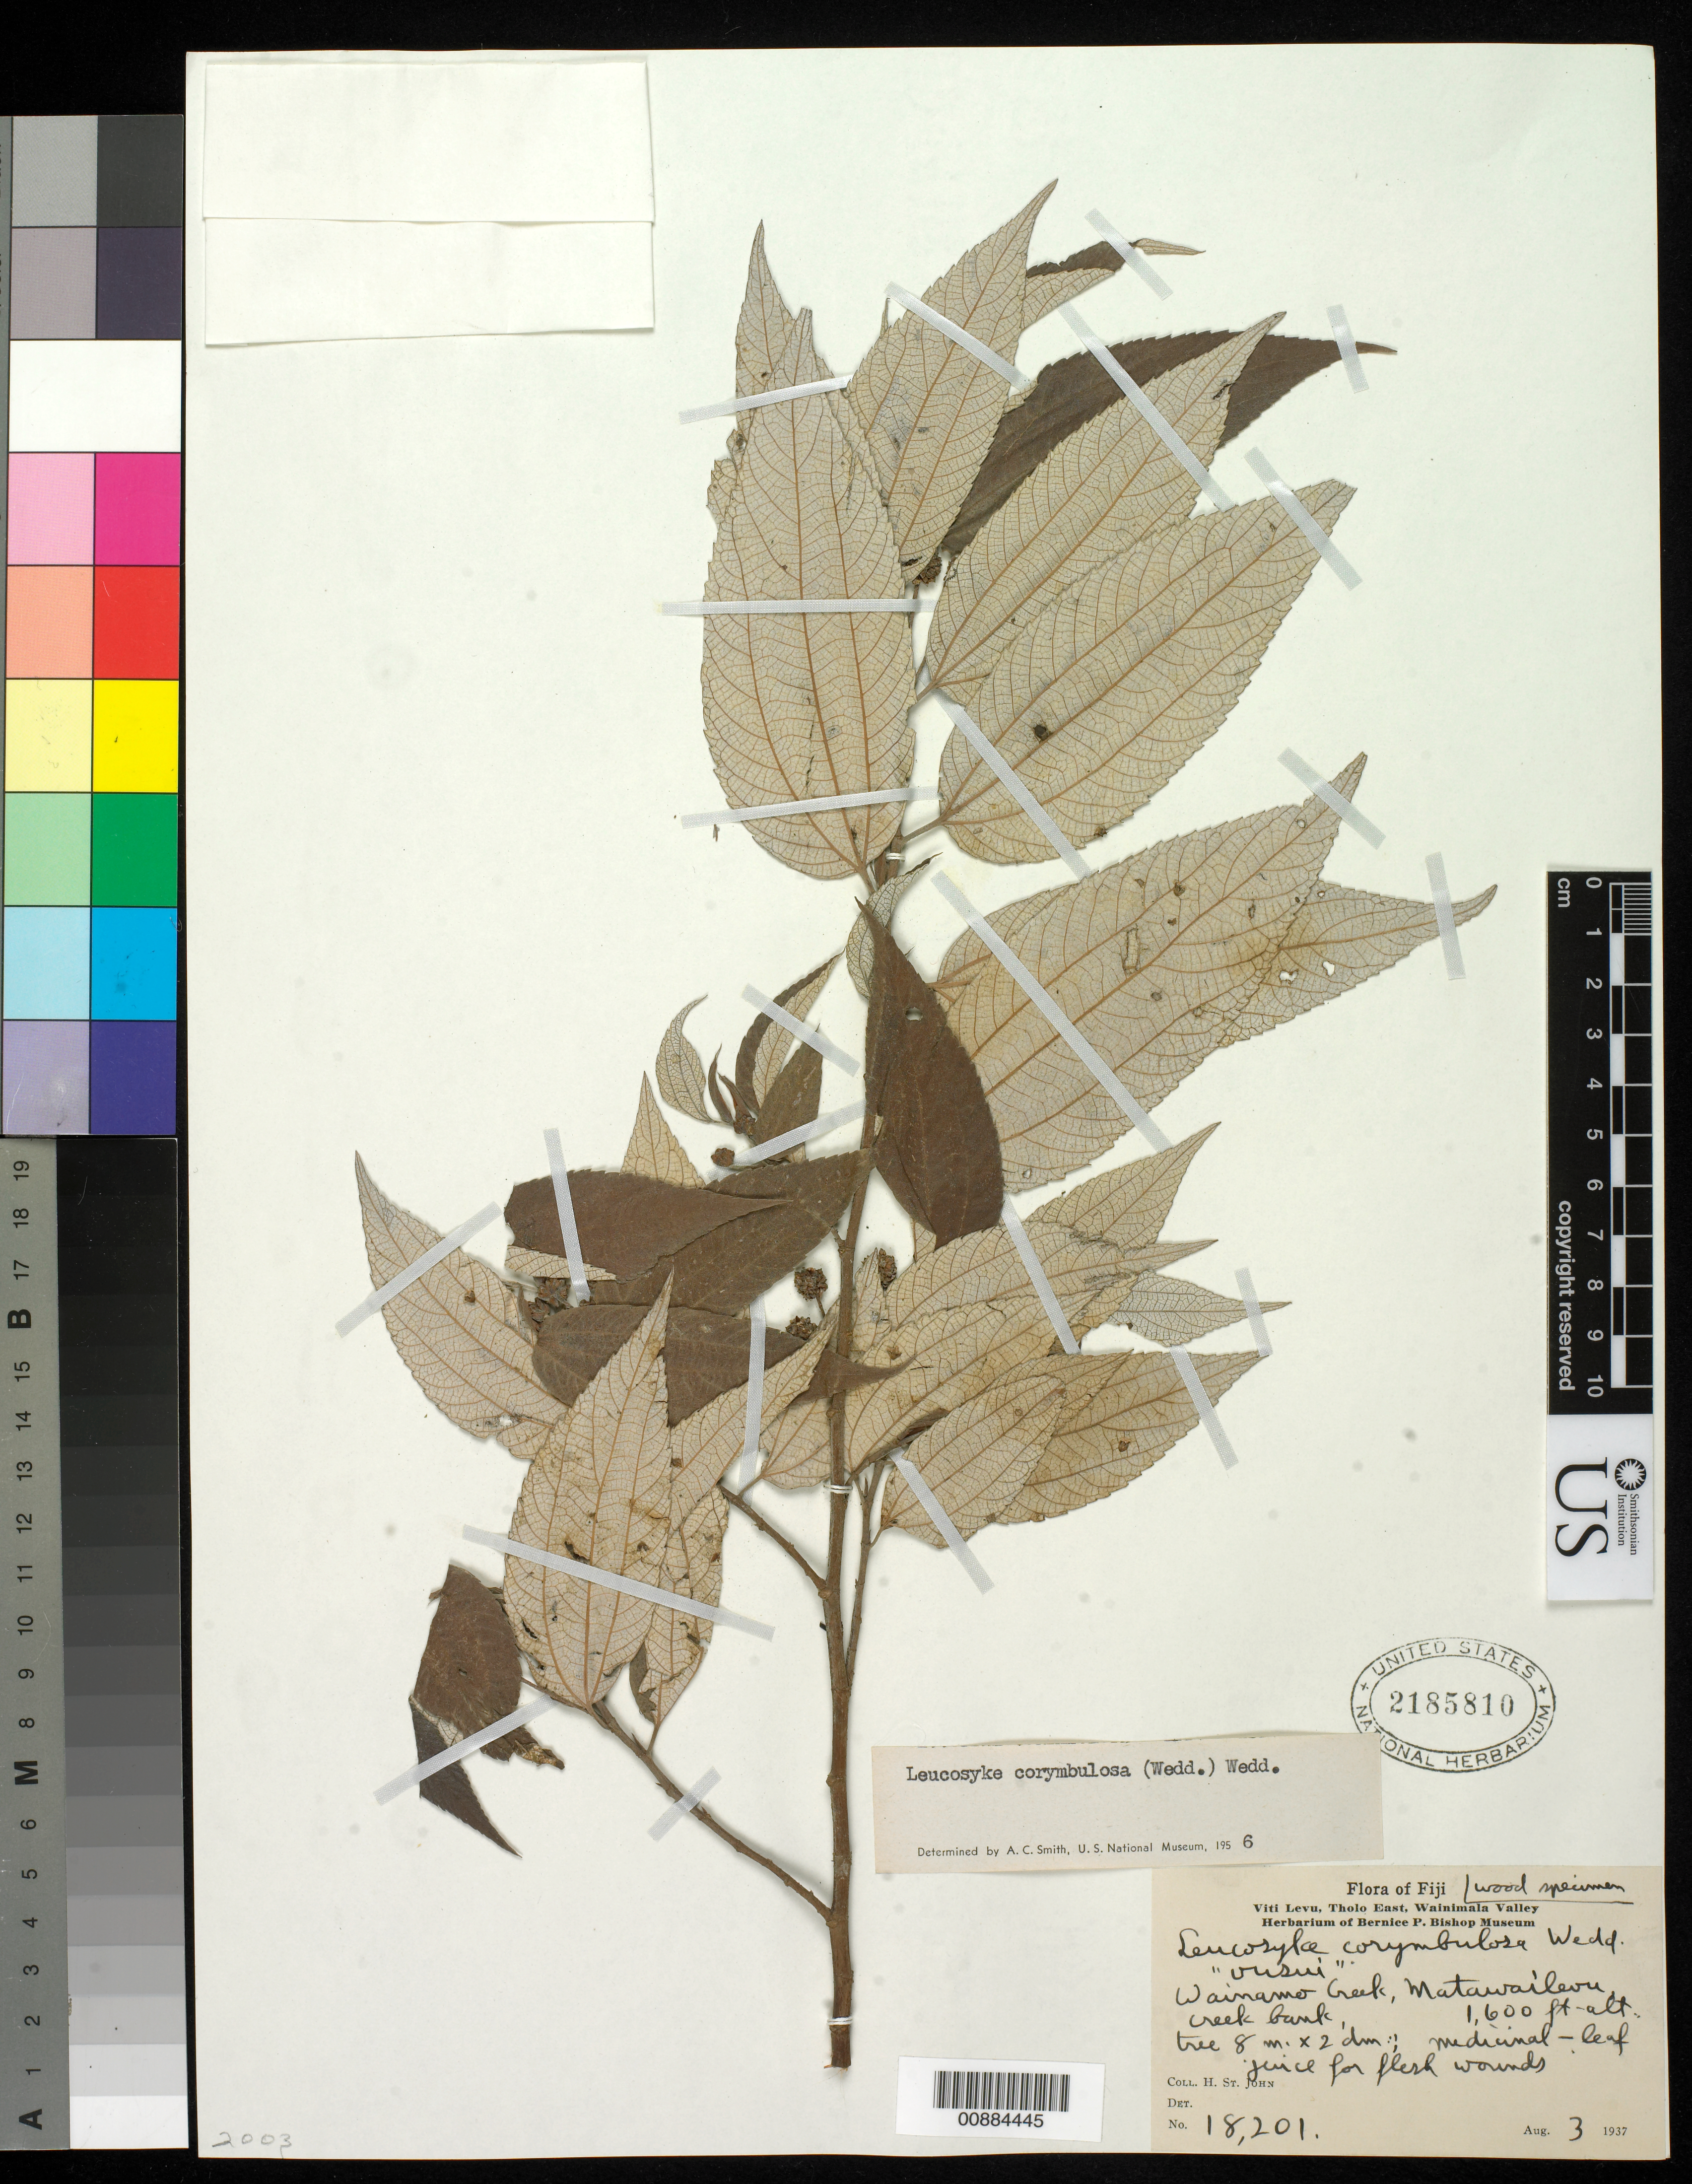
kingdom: Plantae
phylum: Tracheophyta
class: Magnoliopsida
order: Rosales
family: Urticaceae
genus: Leucosyke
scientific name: Leucosyke corymbulosa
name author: (Wedd.) Wedd.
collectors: H. St. John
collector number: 18201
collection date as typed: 03 Aug 1937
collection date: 1937-08-03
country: Fiji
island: Viti Levu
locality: Tholo East, Wainimala Valley. Wainamo Creek, Mataurailevu Creek bank.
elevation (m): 488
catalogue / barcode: US 2185810